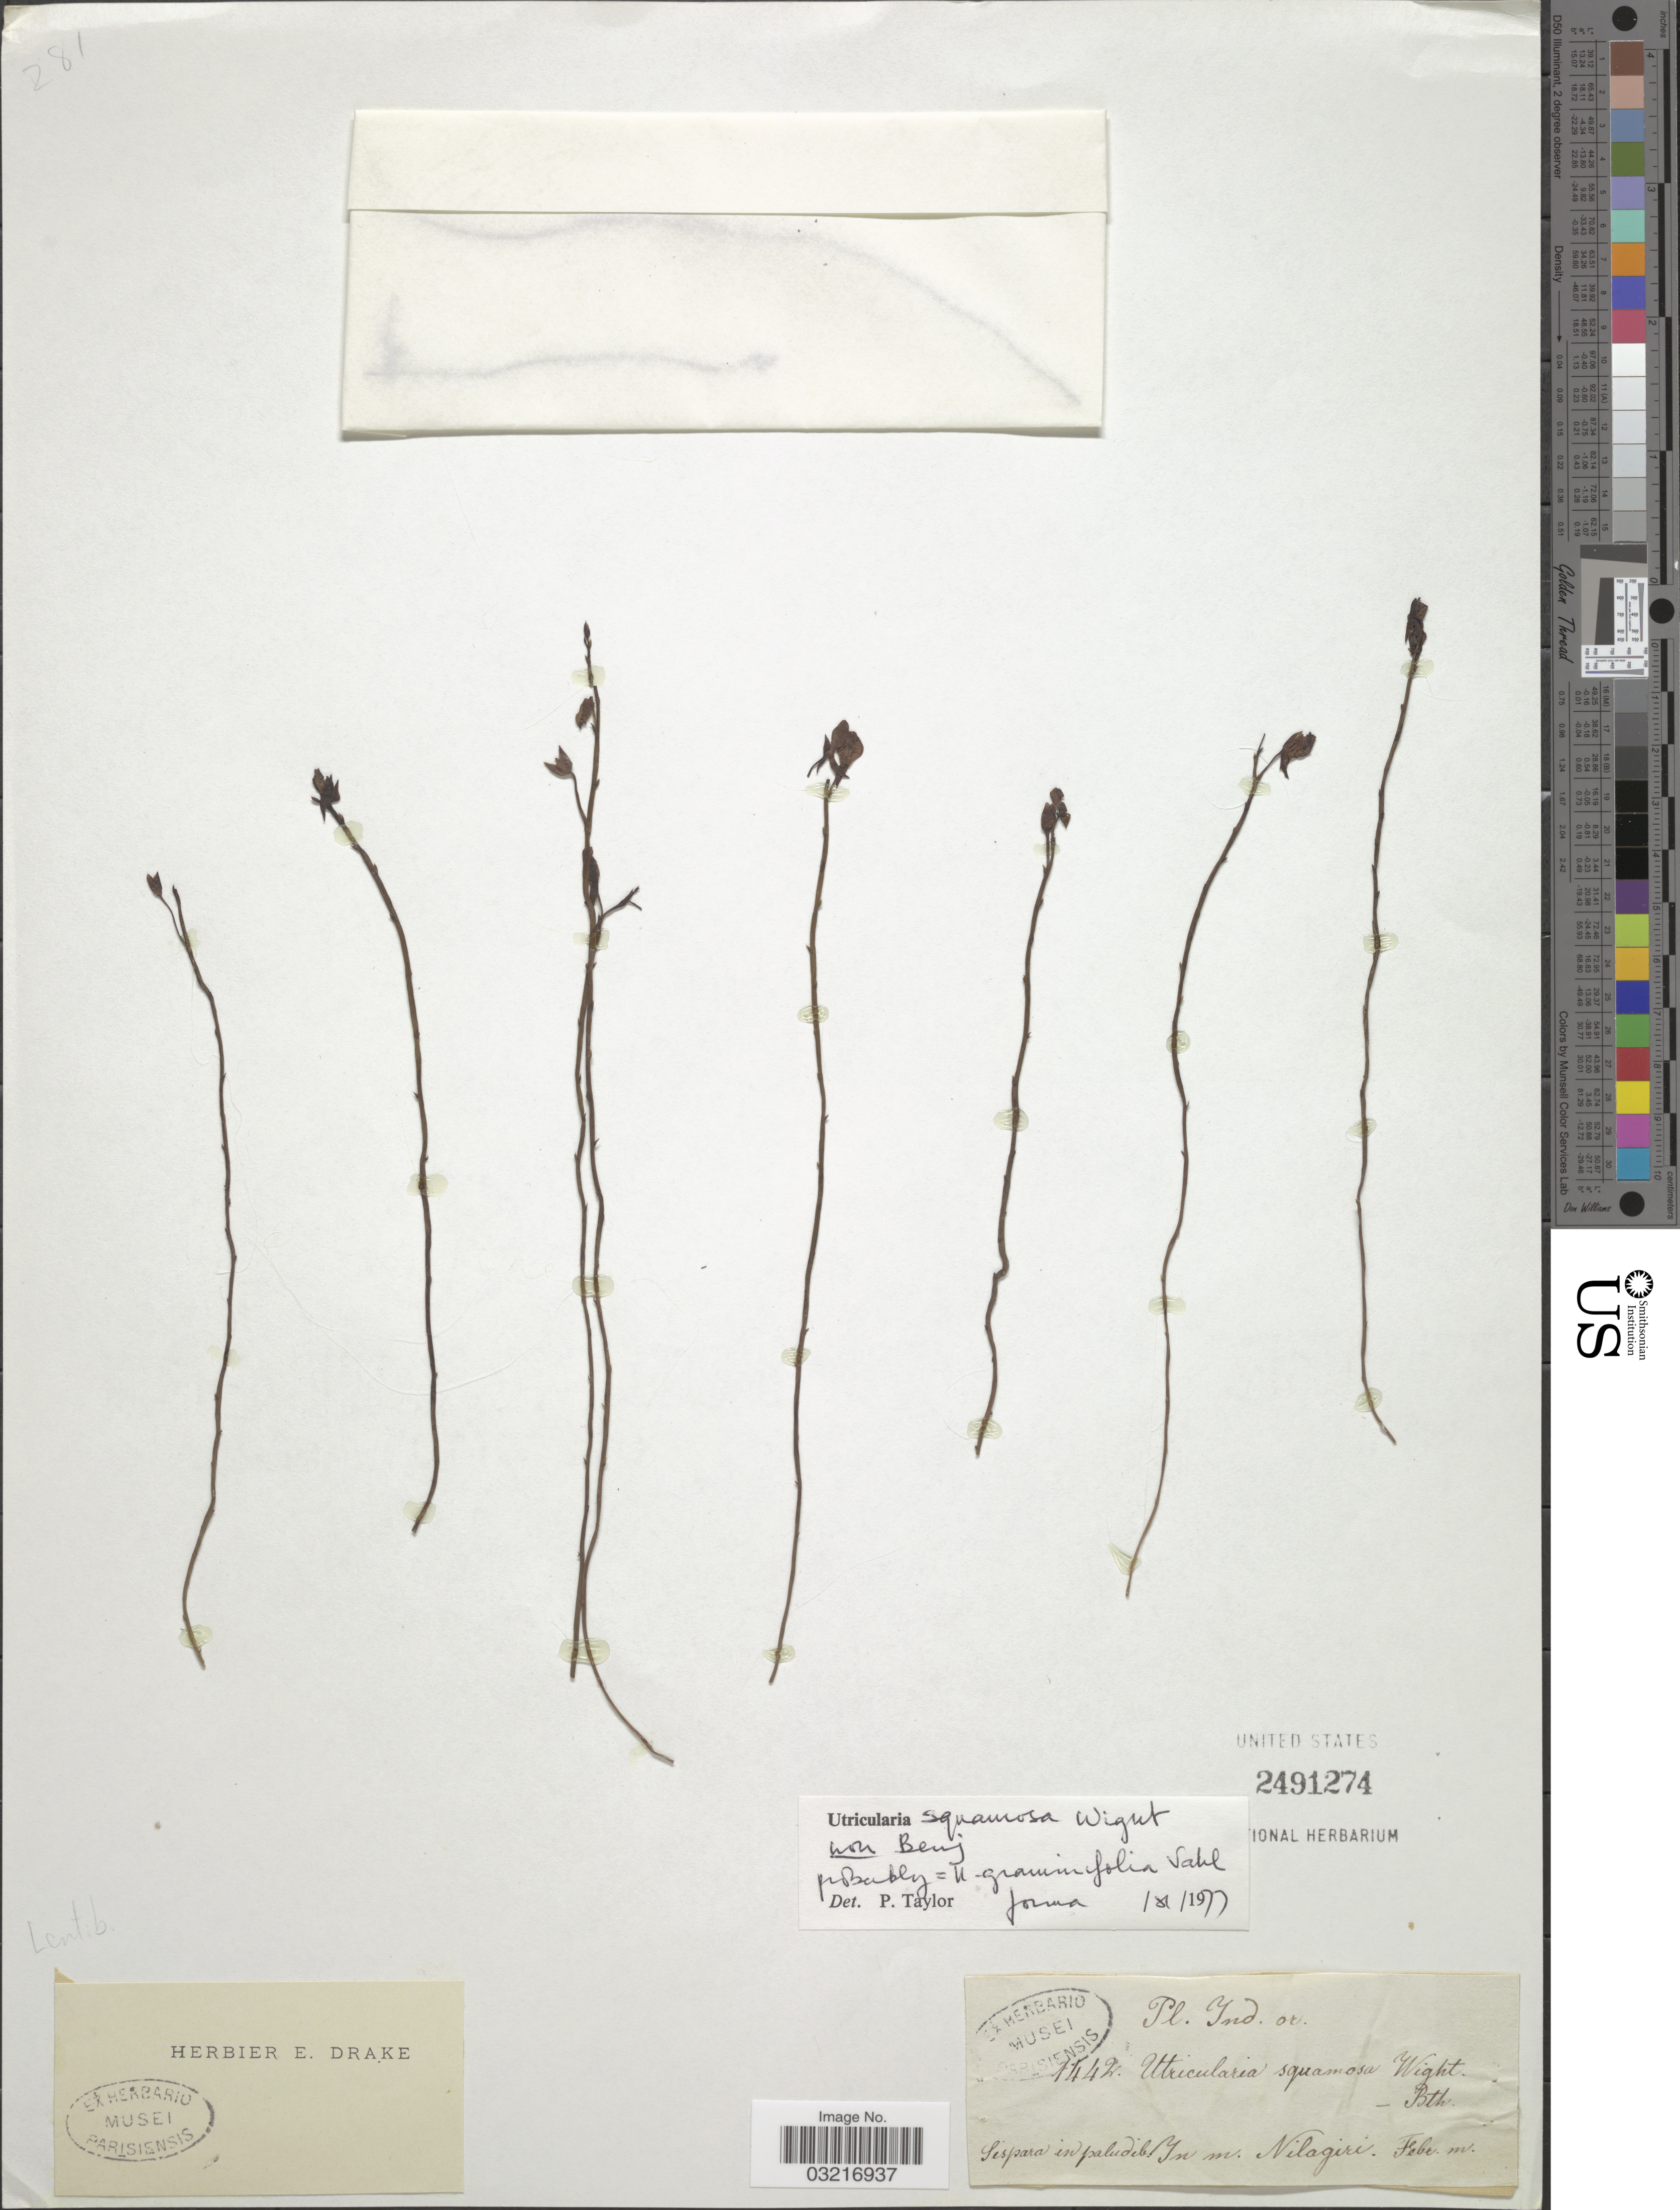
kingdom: Plantae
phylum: Tracheophyta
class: Magnoliopsida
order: Lamiales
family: Lentibulariaceae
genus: Utricularia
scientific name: Utricularia squamosa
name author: Benj.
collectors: ex herb. E. Drake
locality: Sespara [interpreted] in paludib: In m. Nilagiri.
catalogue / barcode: US 2491274